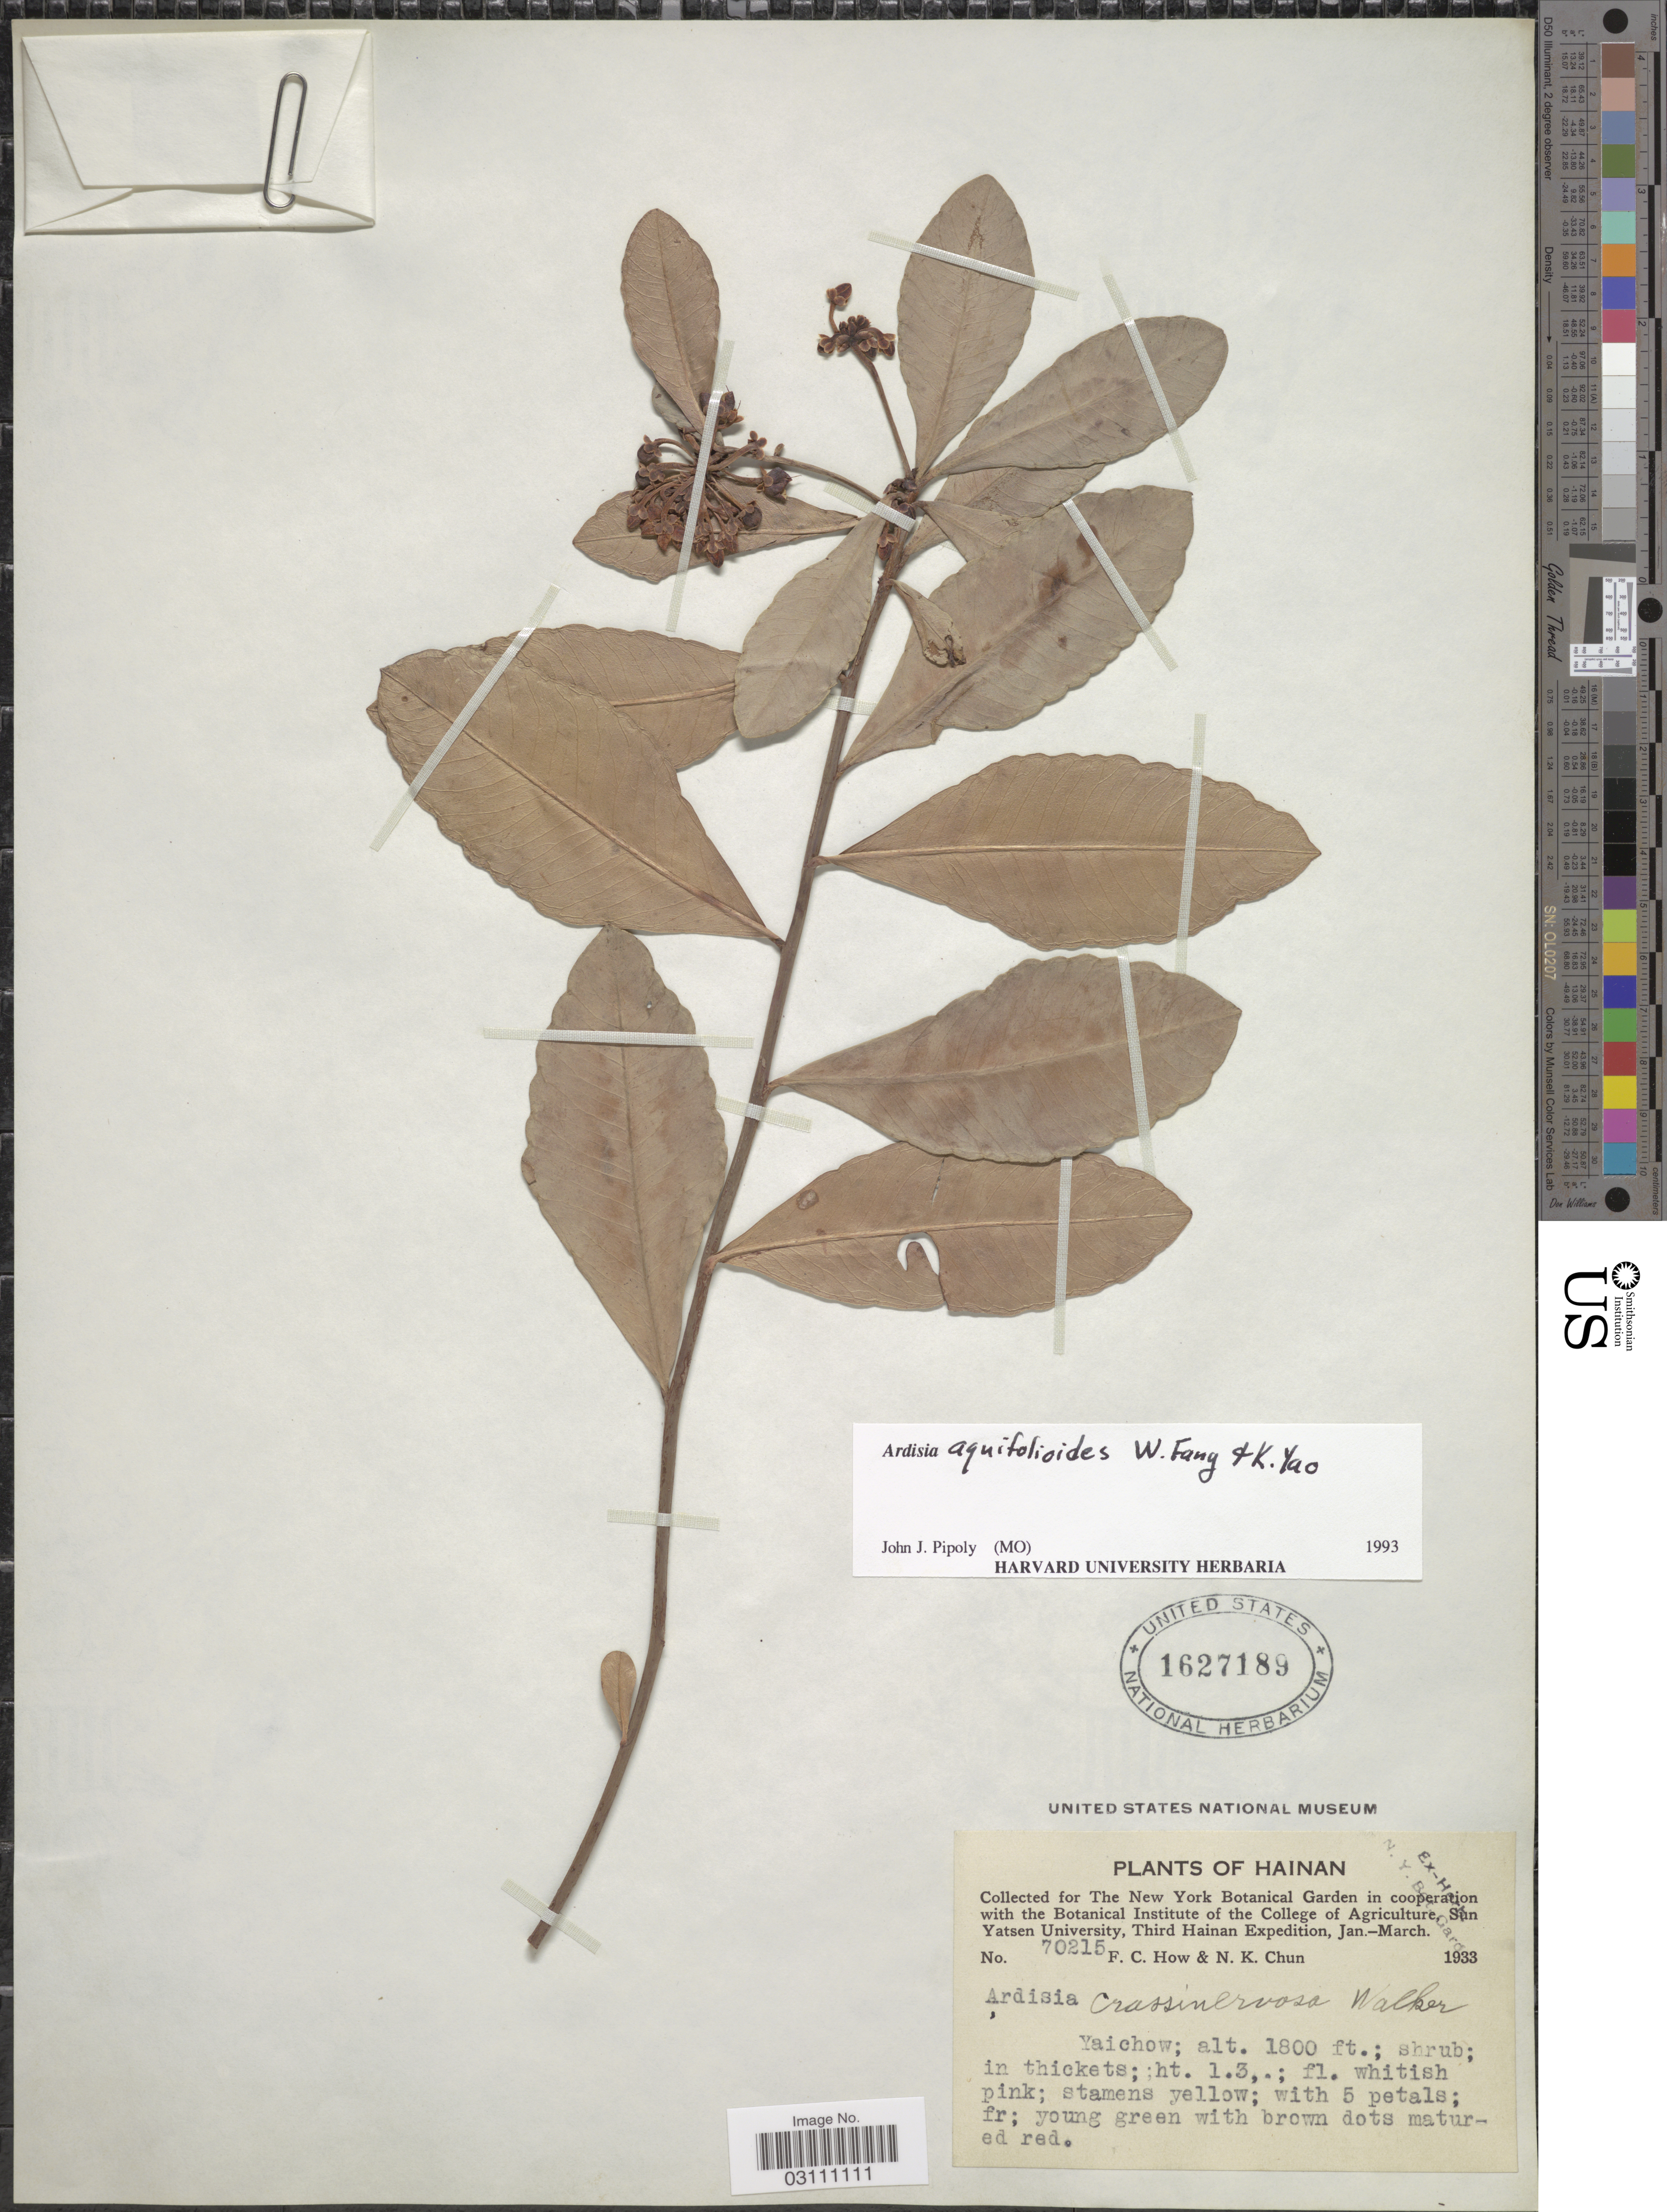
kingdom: Plantae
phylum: Tracheophyta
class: Magnoliopsida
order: Ericales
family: Primulaceae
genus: Ardisia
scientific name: Ardisia aquifolioides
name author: W.Z. Fang & K. Yao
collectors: F. C. How & N. K. Chun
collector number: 70215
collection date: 1933-01/1933-03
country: China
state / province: Hainan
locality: Yaichow.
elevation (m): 549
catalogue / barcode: US 1627189